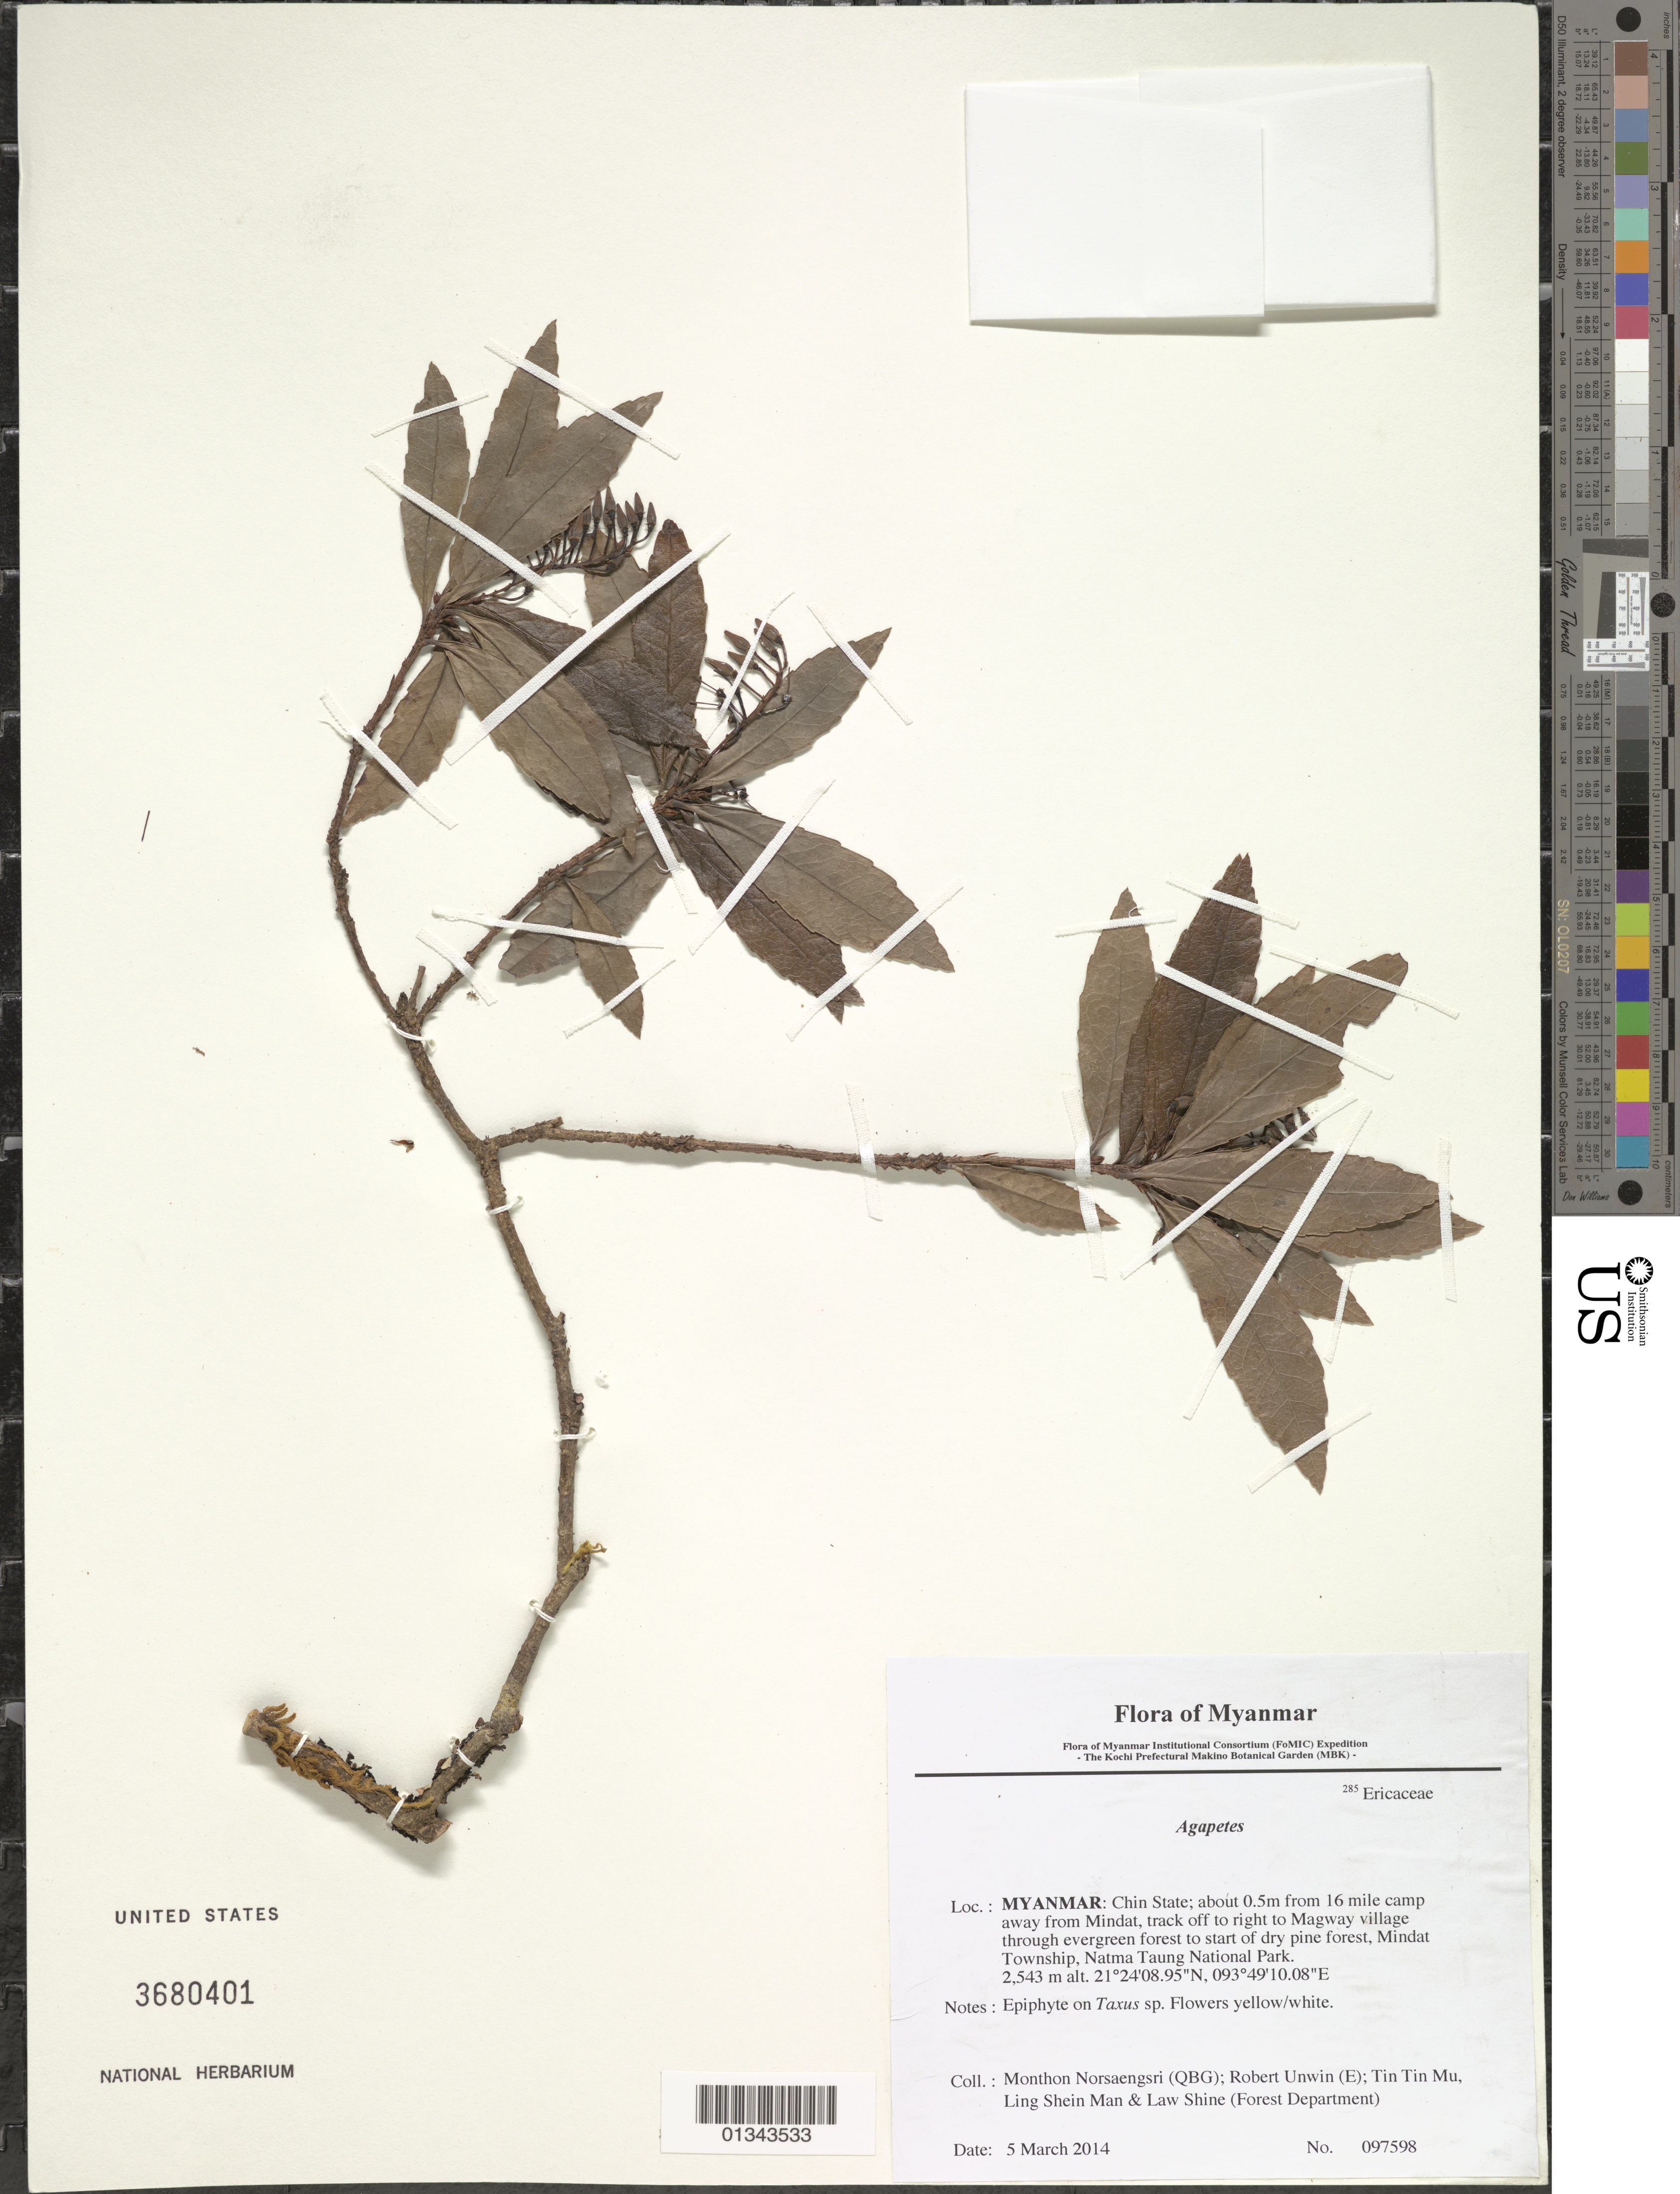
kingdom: Plantae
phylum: Tracheophyta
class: Magnoliopsida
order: Ericales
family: Ericaceae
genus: Agapetes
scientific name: Agapetes sp.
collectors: M. Norsaengsri, R. Unwin, Tin Tin Mu, Ling Shein Man & L. Shine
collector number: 97598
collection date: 2014-03-05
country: Myanmar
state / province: Chin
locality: About 0.5m from 16 mile camp away from Mindat, track off to right to Magway village through evergreen forest to start of dry pine forest, Mindat Township, Natma Taung National Park.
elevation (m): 2543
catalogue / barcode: US 3680401